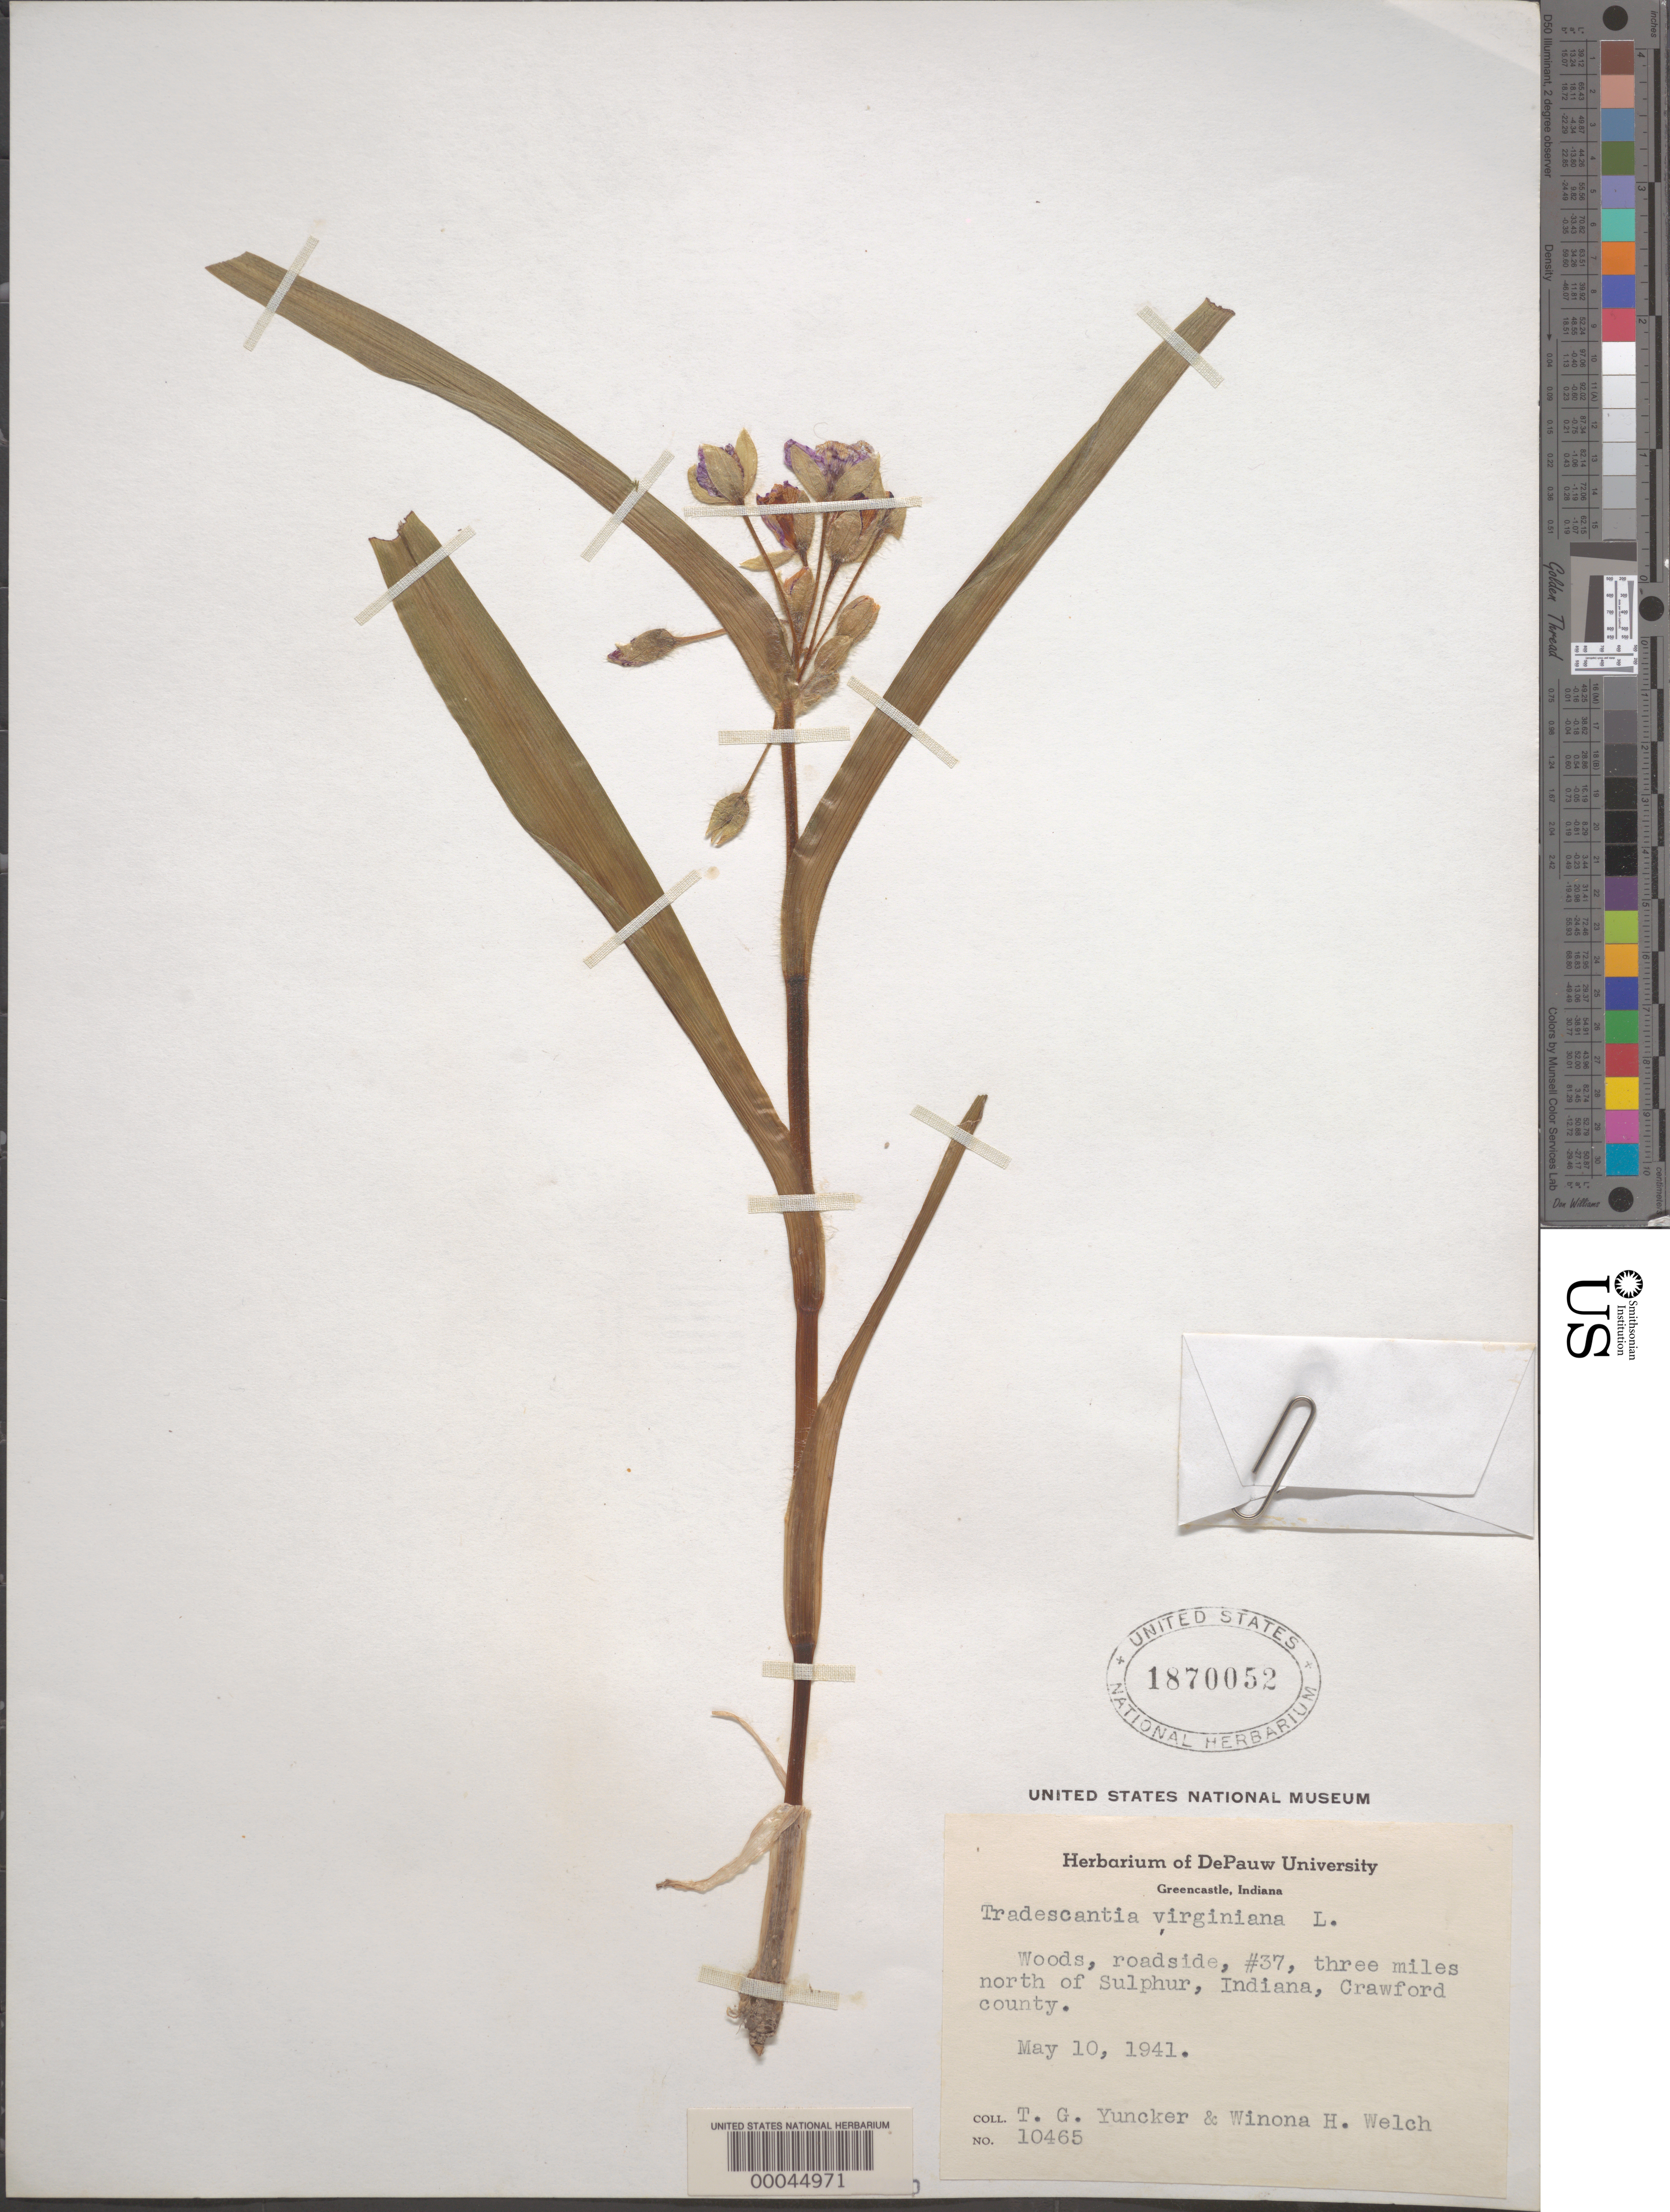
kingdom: Plantae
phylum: Tracheophyta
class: Liliopsida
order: Commelinales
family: Commelinaceae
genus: Tradescantia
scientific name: Tradescantia virginiana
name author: L.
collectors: T. G. Yuncker & W. H. Welsh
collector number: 10465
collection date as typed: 10 May 1941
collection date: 1941-05-10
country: United States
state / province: Indiana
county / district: Crawford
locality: N of sulphur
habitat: Roadside woods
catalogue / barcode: US 1870052